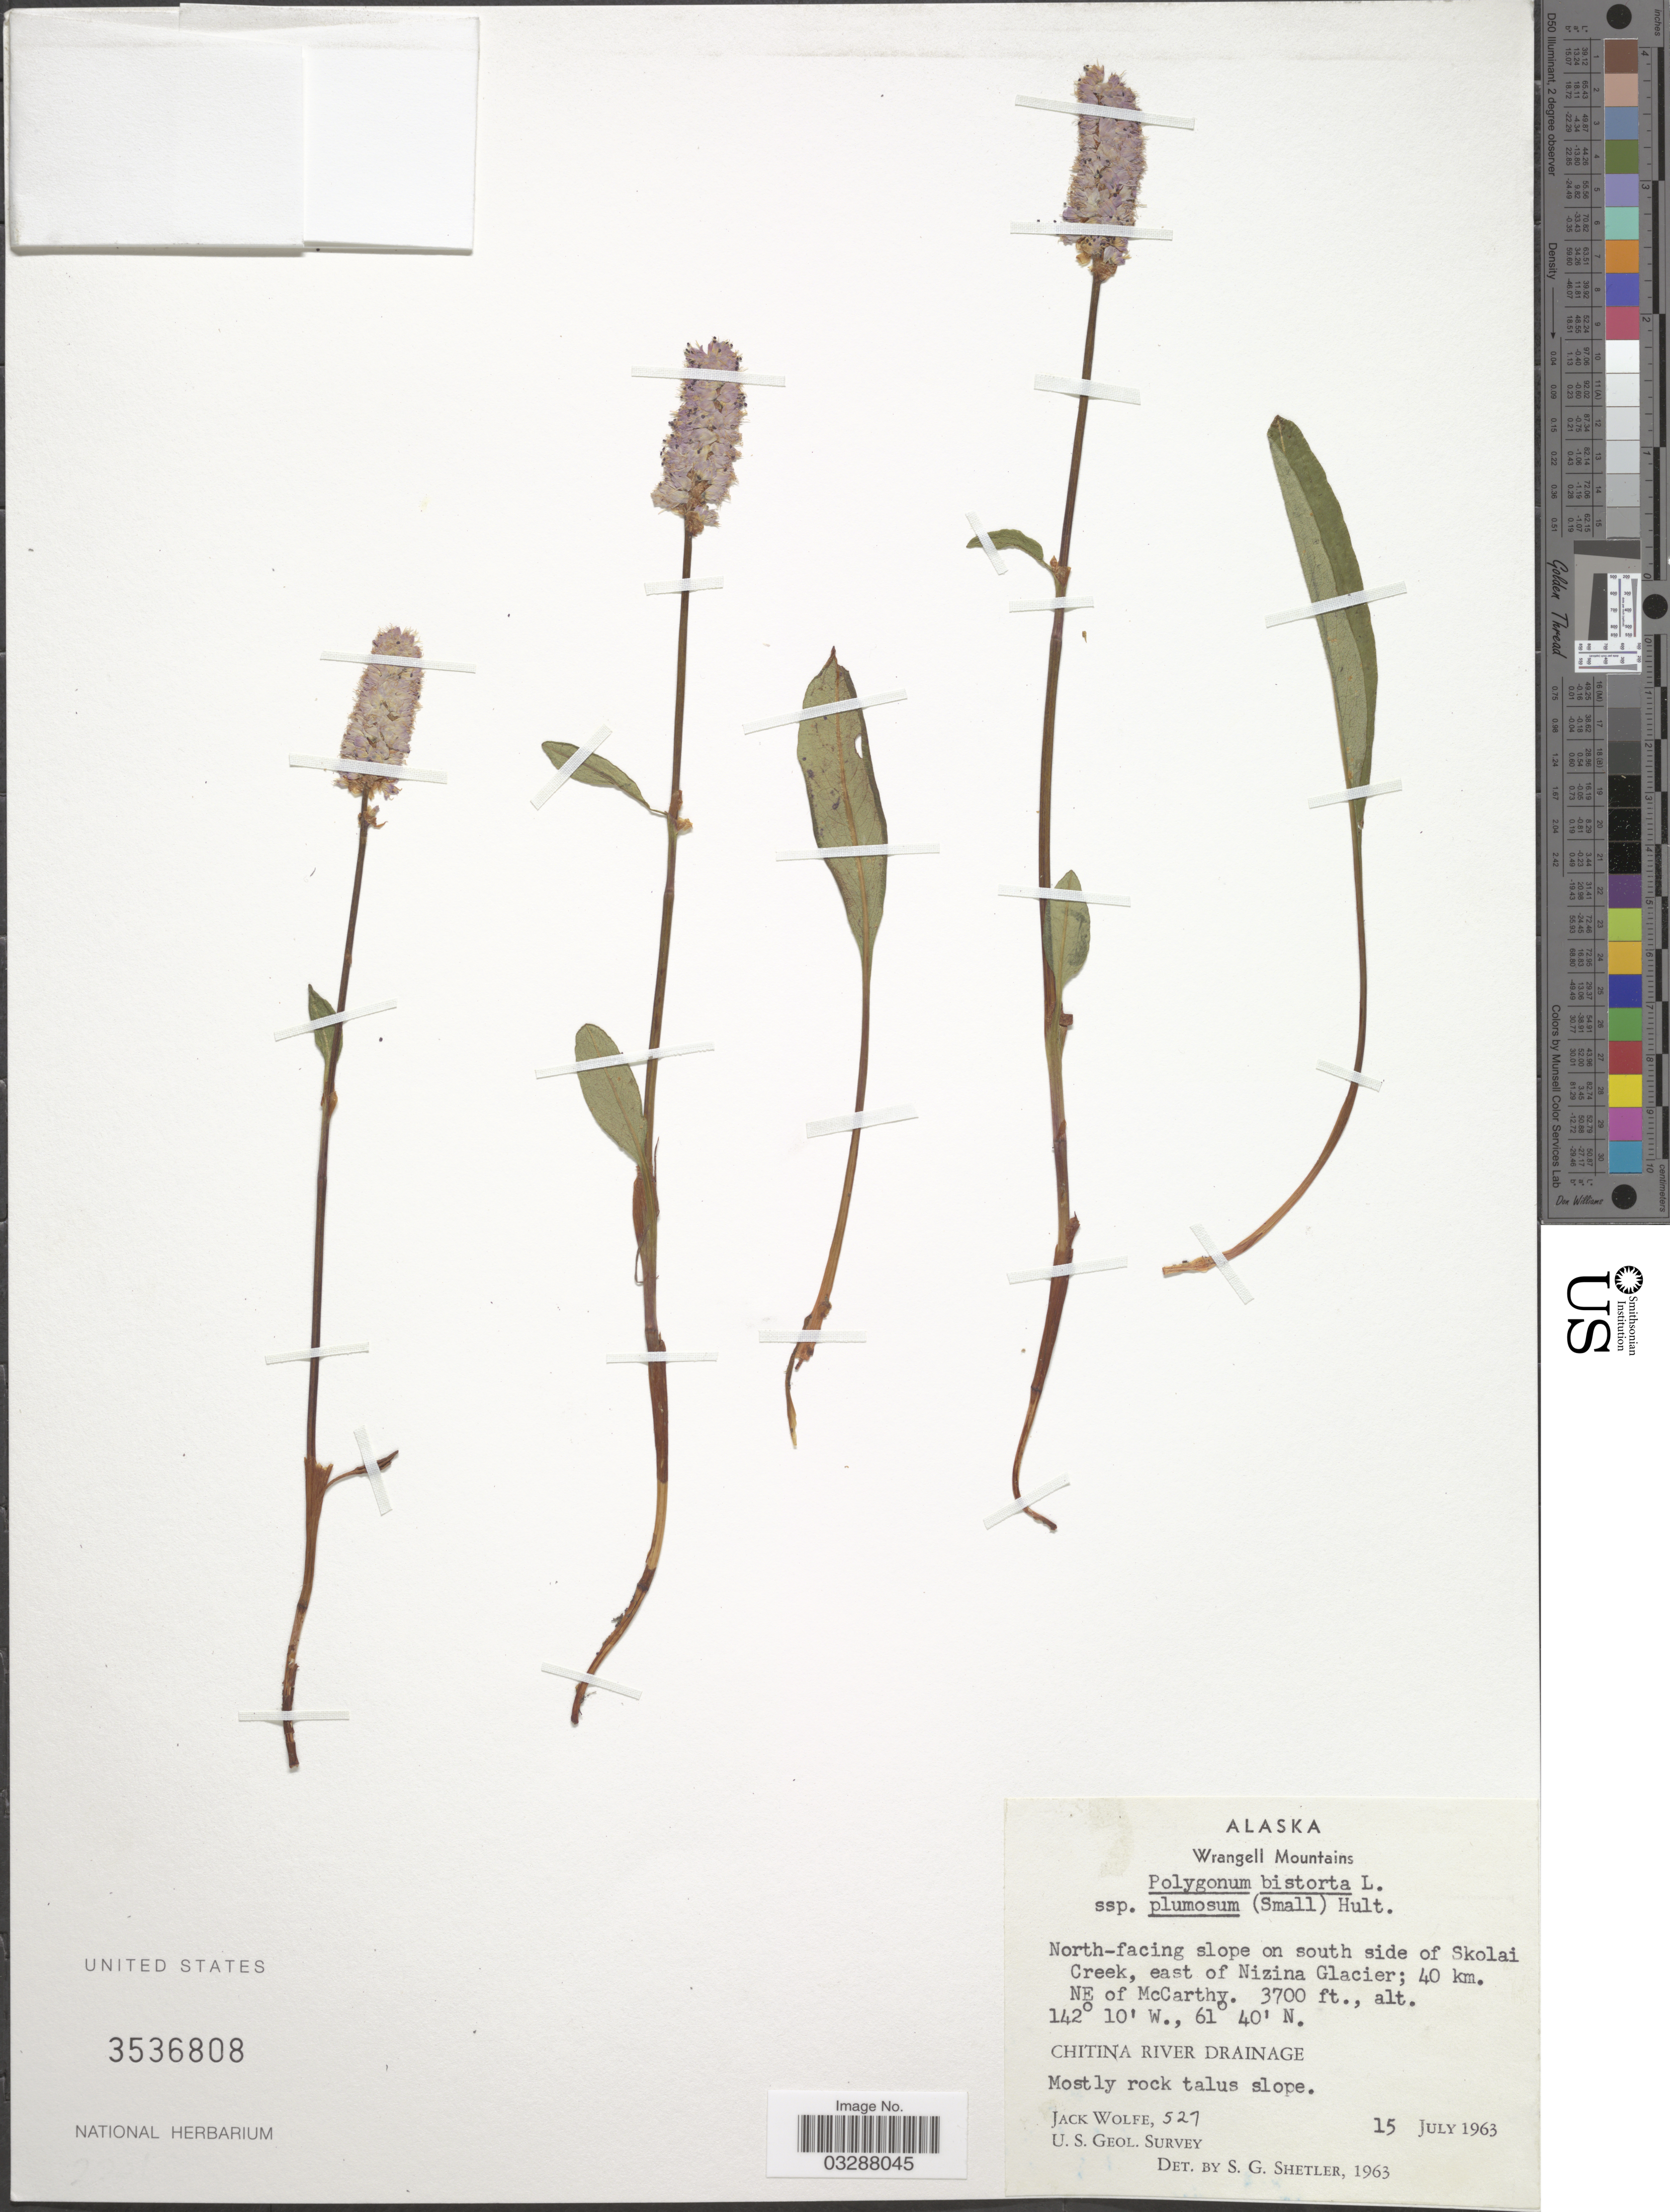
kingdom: Plantae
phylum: Tracheophyta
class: Magnoliopsida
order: Caryophyllales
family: Polygonaceae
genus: Bistorta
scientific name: Bistorta plumosa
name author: (Small) Greene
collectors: J. Wolfe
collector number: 527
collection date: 1963-07-15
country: United States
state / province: Alaska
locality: Wrangell Mountains, North-facing slope on south side of Skolai Creek, east of Nizina Glacier; 40 km. NE of McCarthy, Chitina River Drainage.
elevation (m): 1128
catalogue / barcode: US 3536808